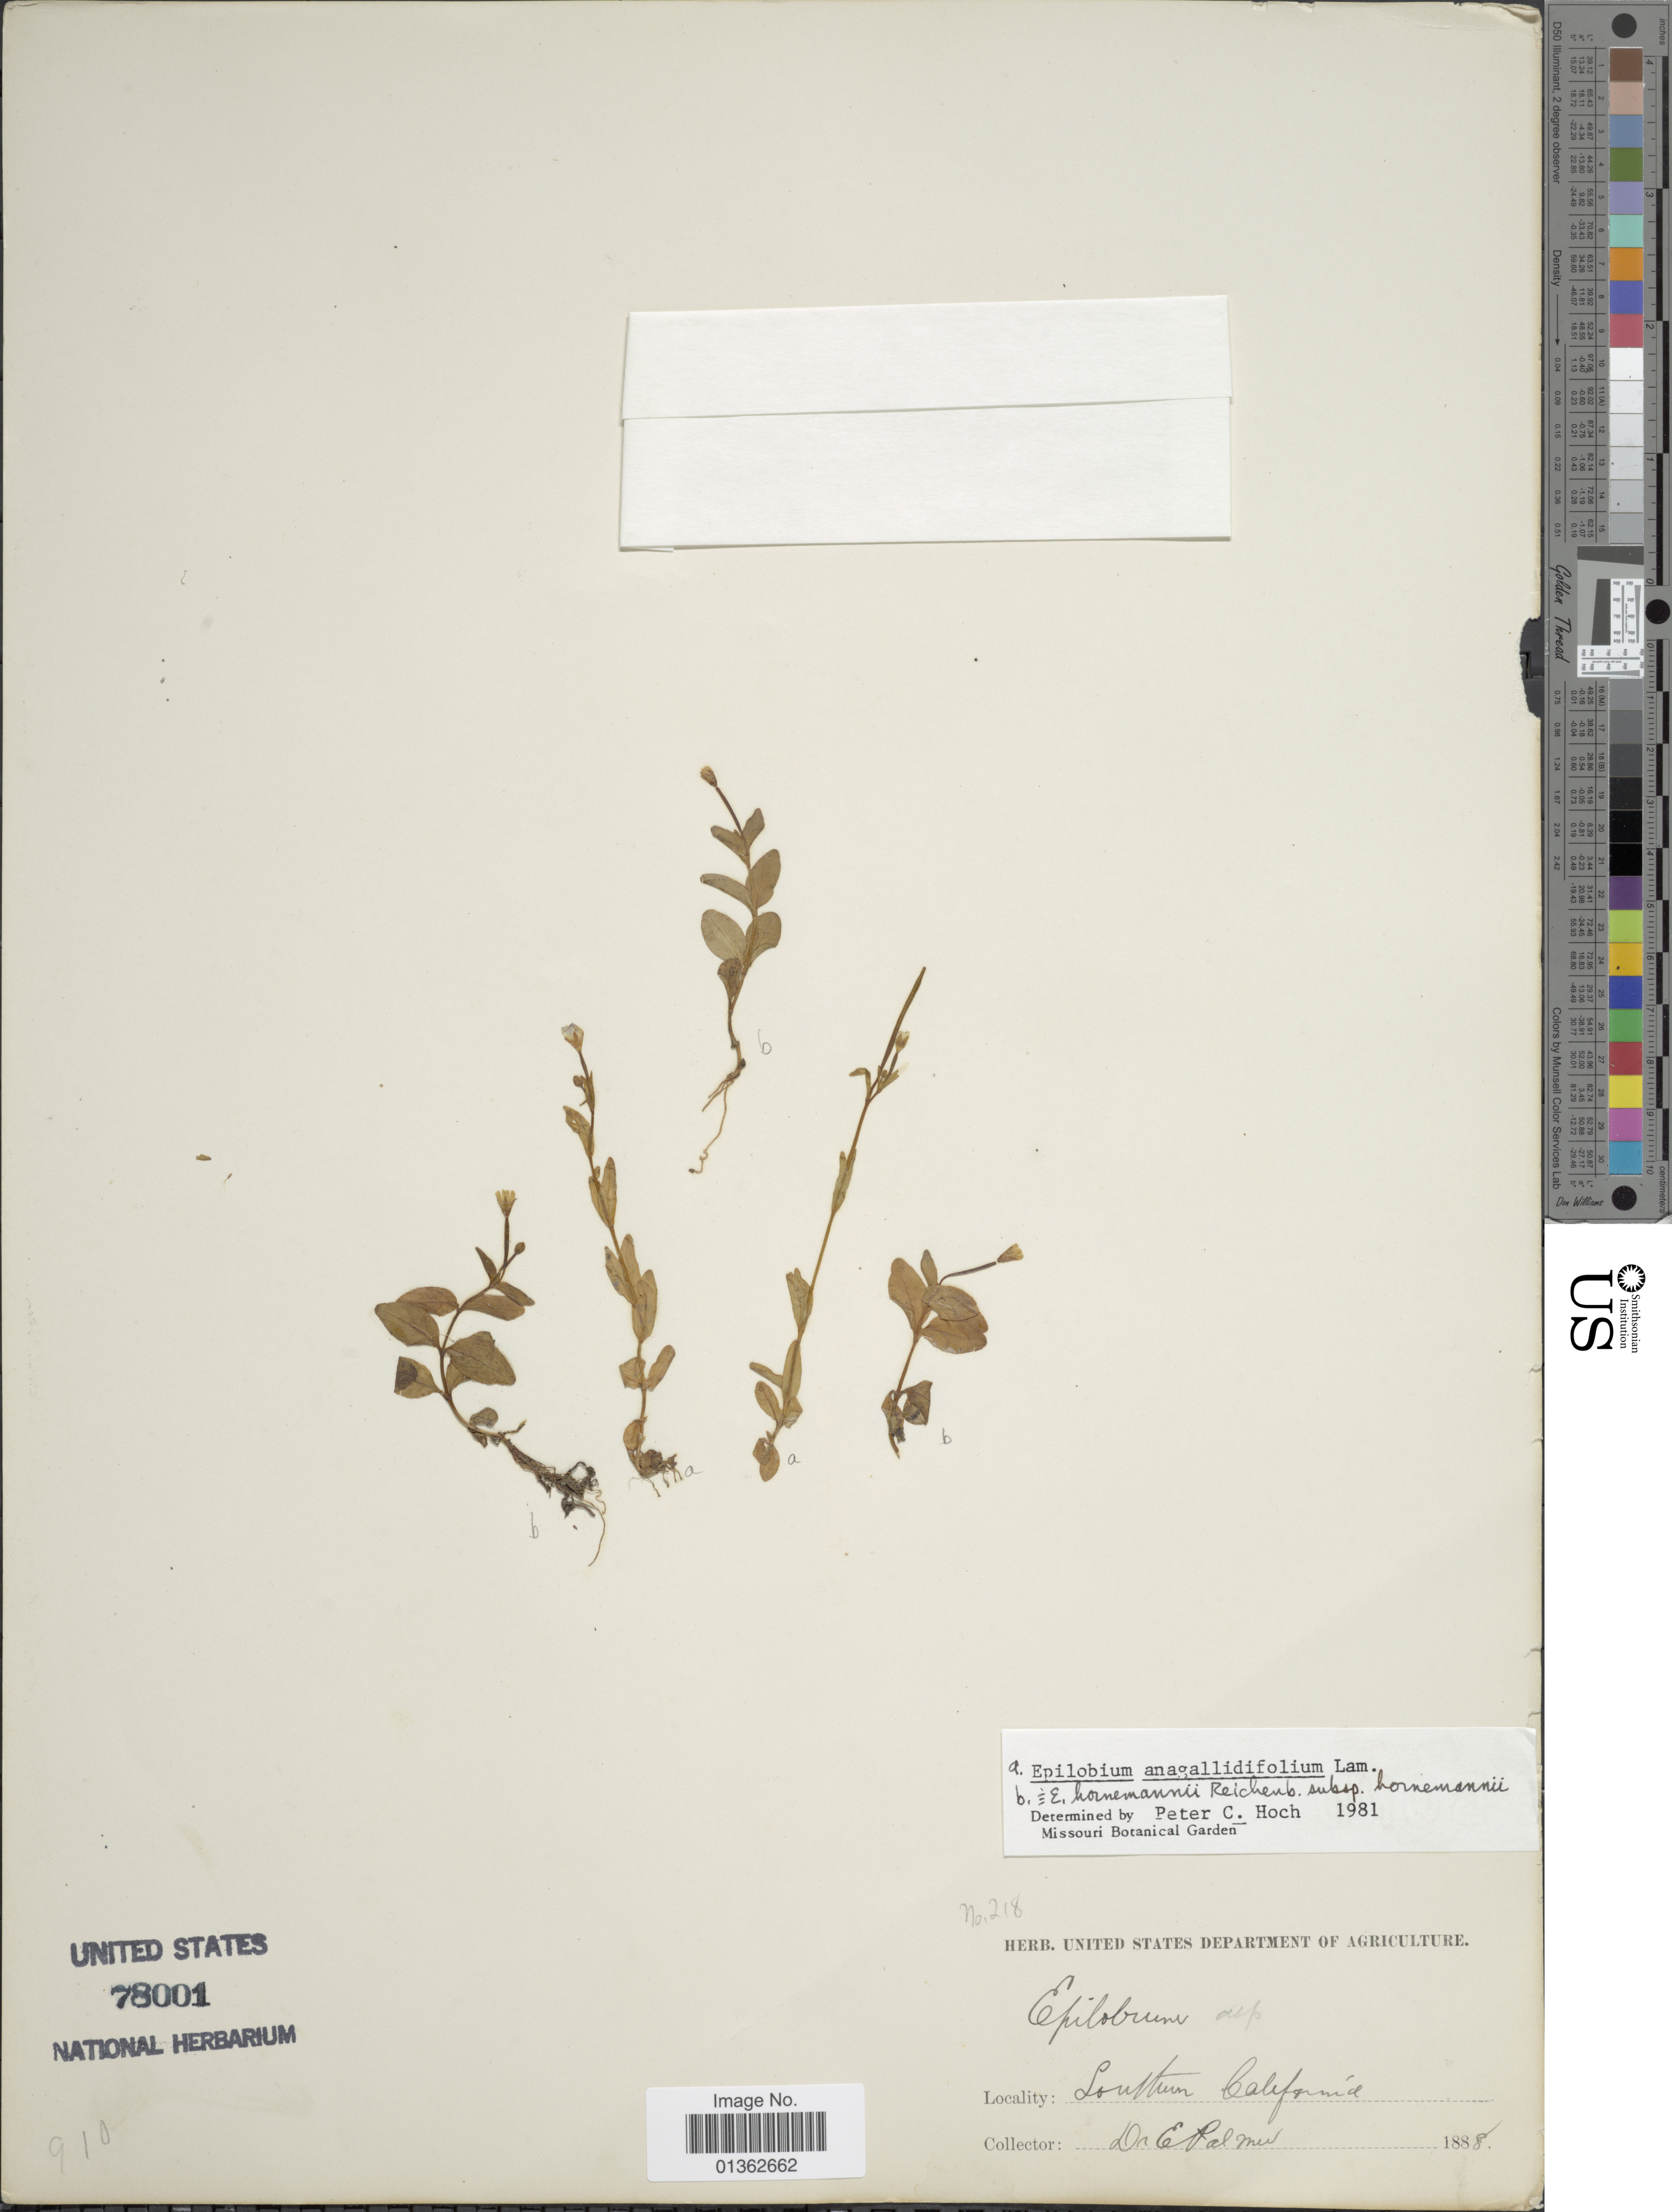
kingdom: Plantae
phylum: Tracheophyta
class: Magnoliopsida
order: Myrtales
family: Onagraceae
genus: Epilobium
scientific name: Epilobium anagallidifolium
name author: Lam.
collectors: E. Palmer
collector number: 218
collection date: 1888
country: United States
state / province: California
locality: Southern California.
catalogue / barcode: US 78001